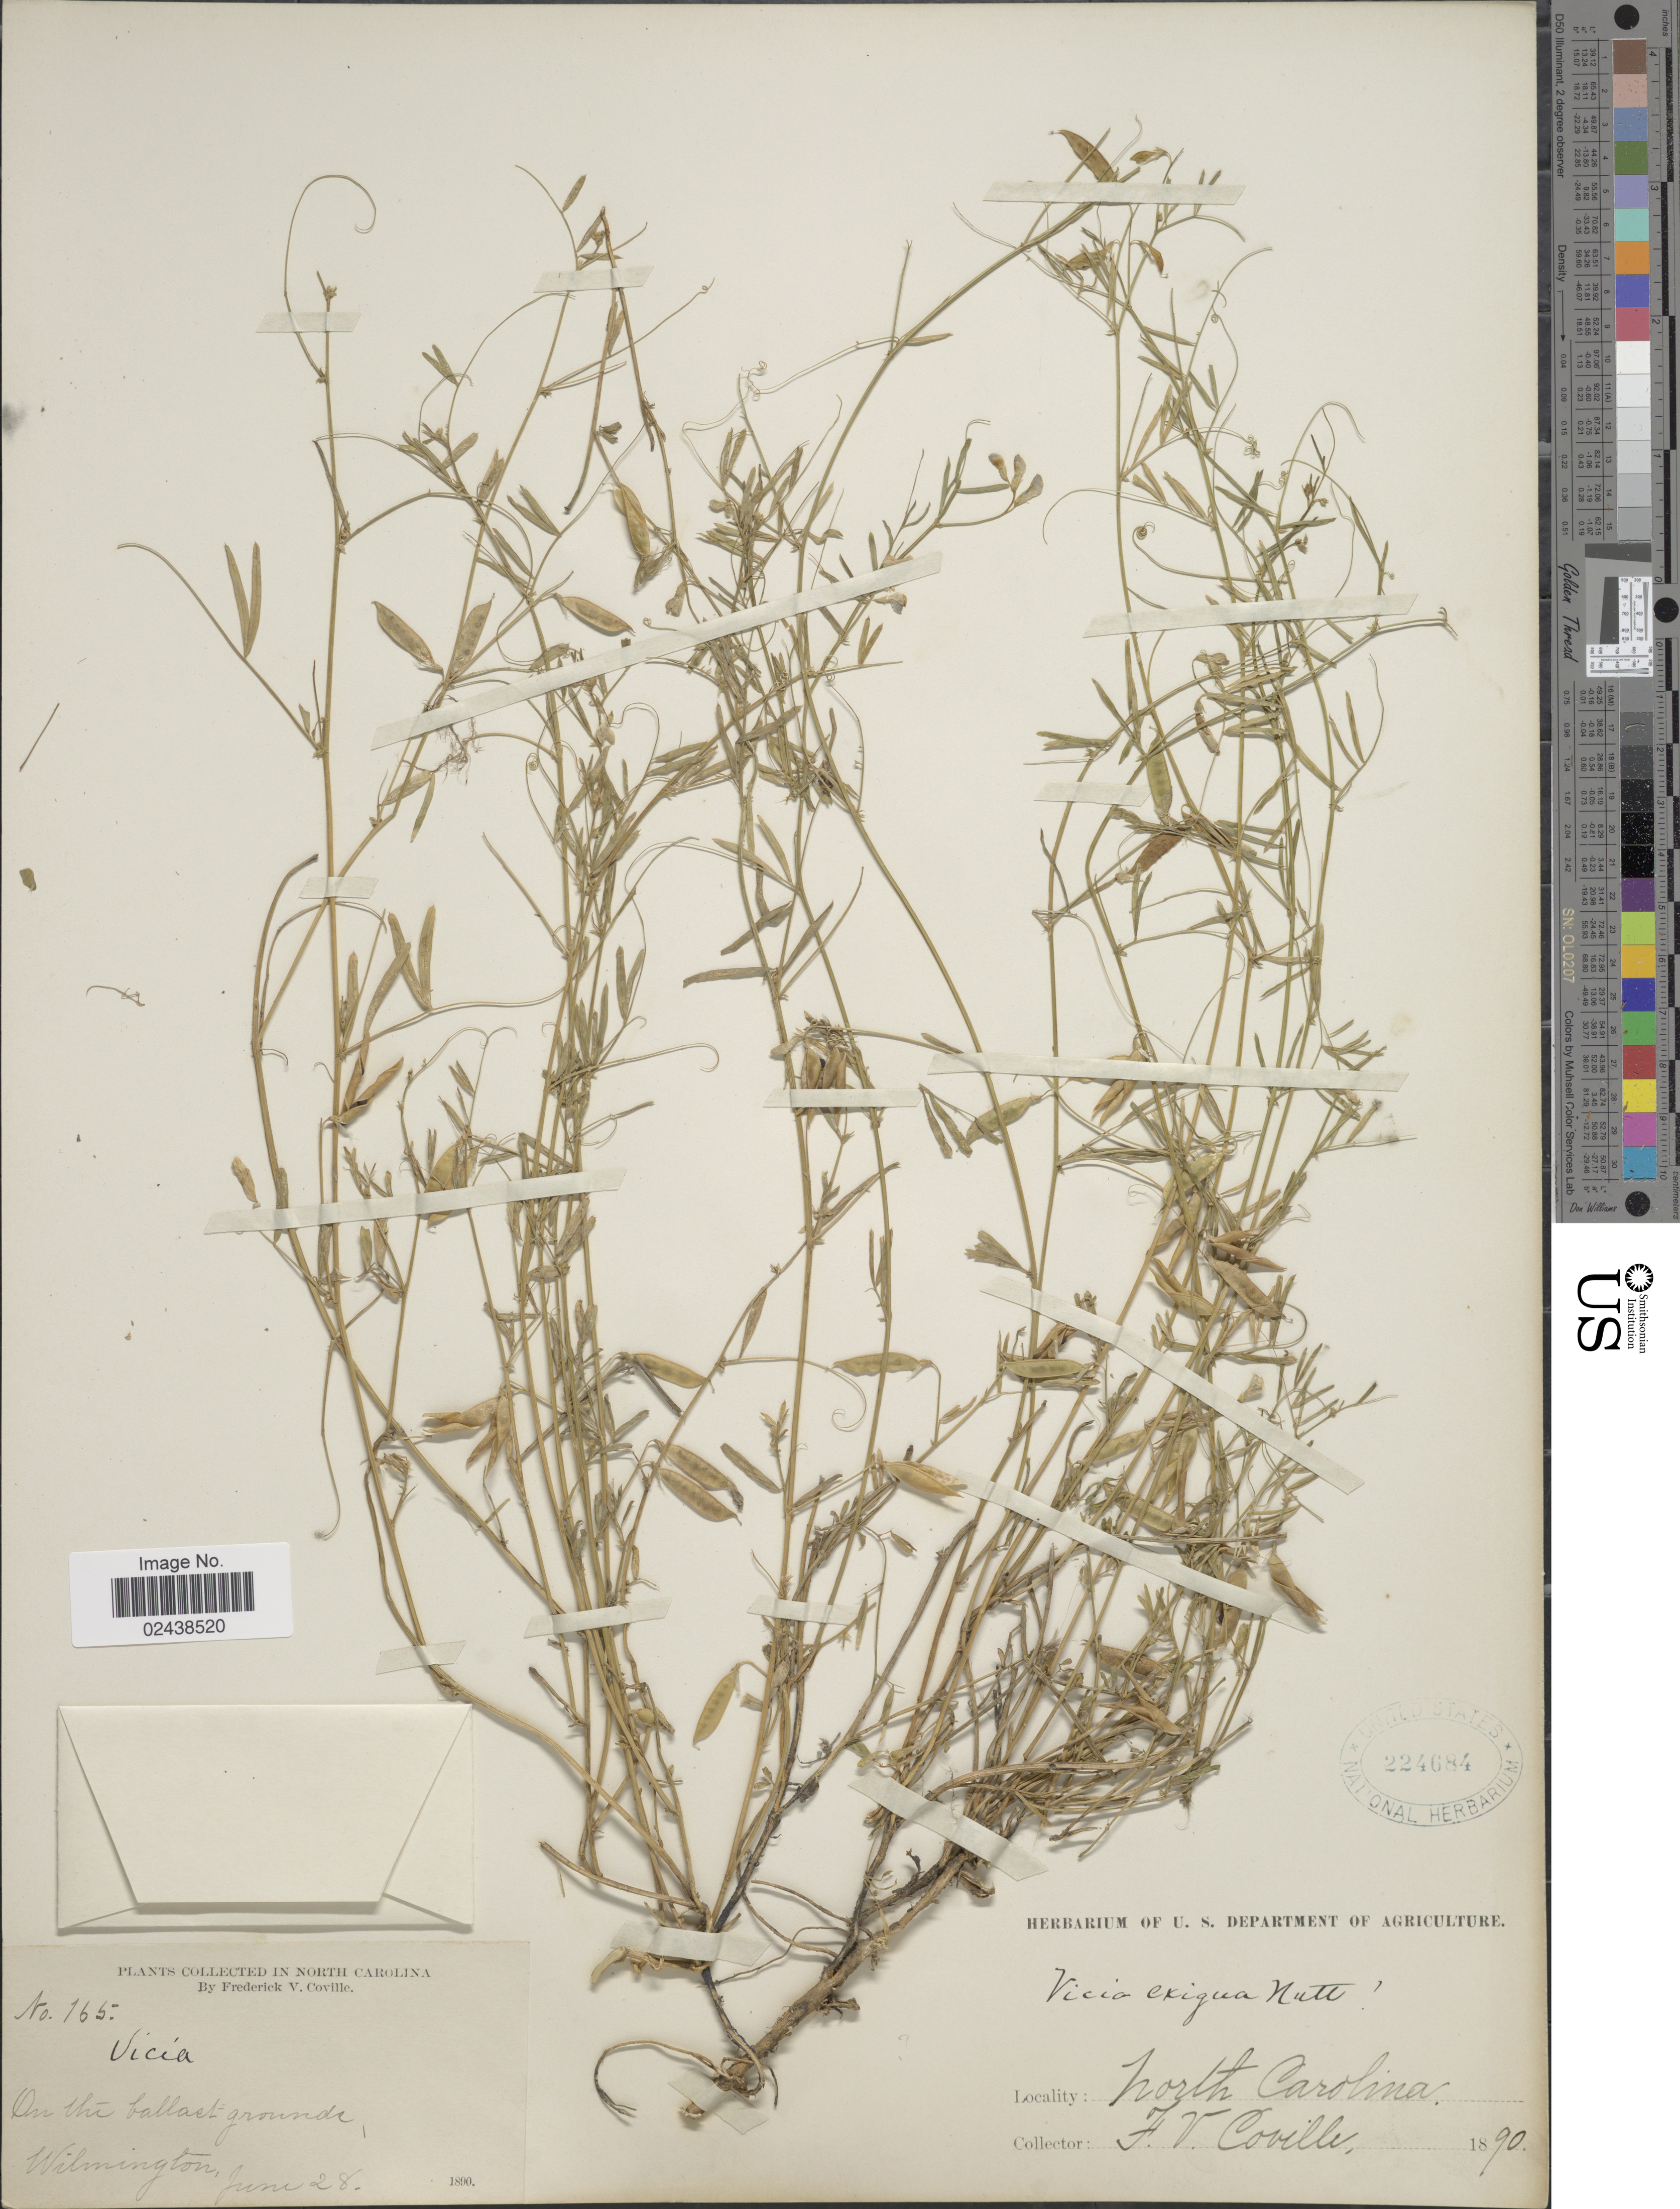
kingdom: Plantae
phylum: Tracheophyta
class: Magnoliopsida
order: Fabales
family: Fabaceae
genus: Vicia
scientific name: Vicia sp.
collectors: F. V. Coville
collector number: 165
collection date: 1890-06-28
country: United States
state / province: North Carolina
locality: On the ballast grounds, Wilmington.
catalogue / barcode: US 224684